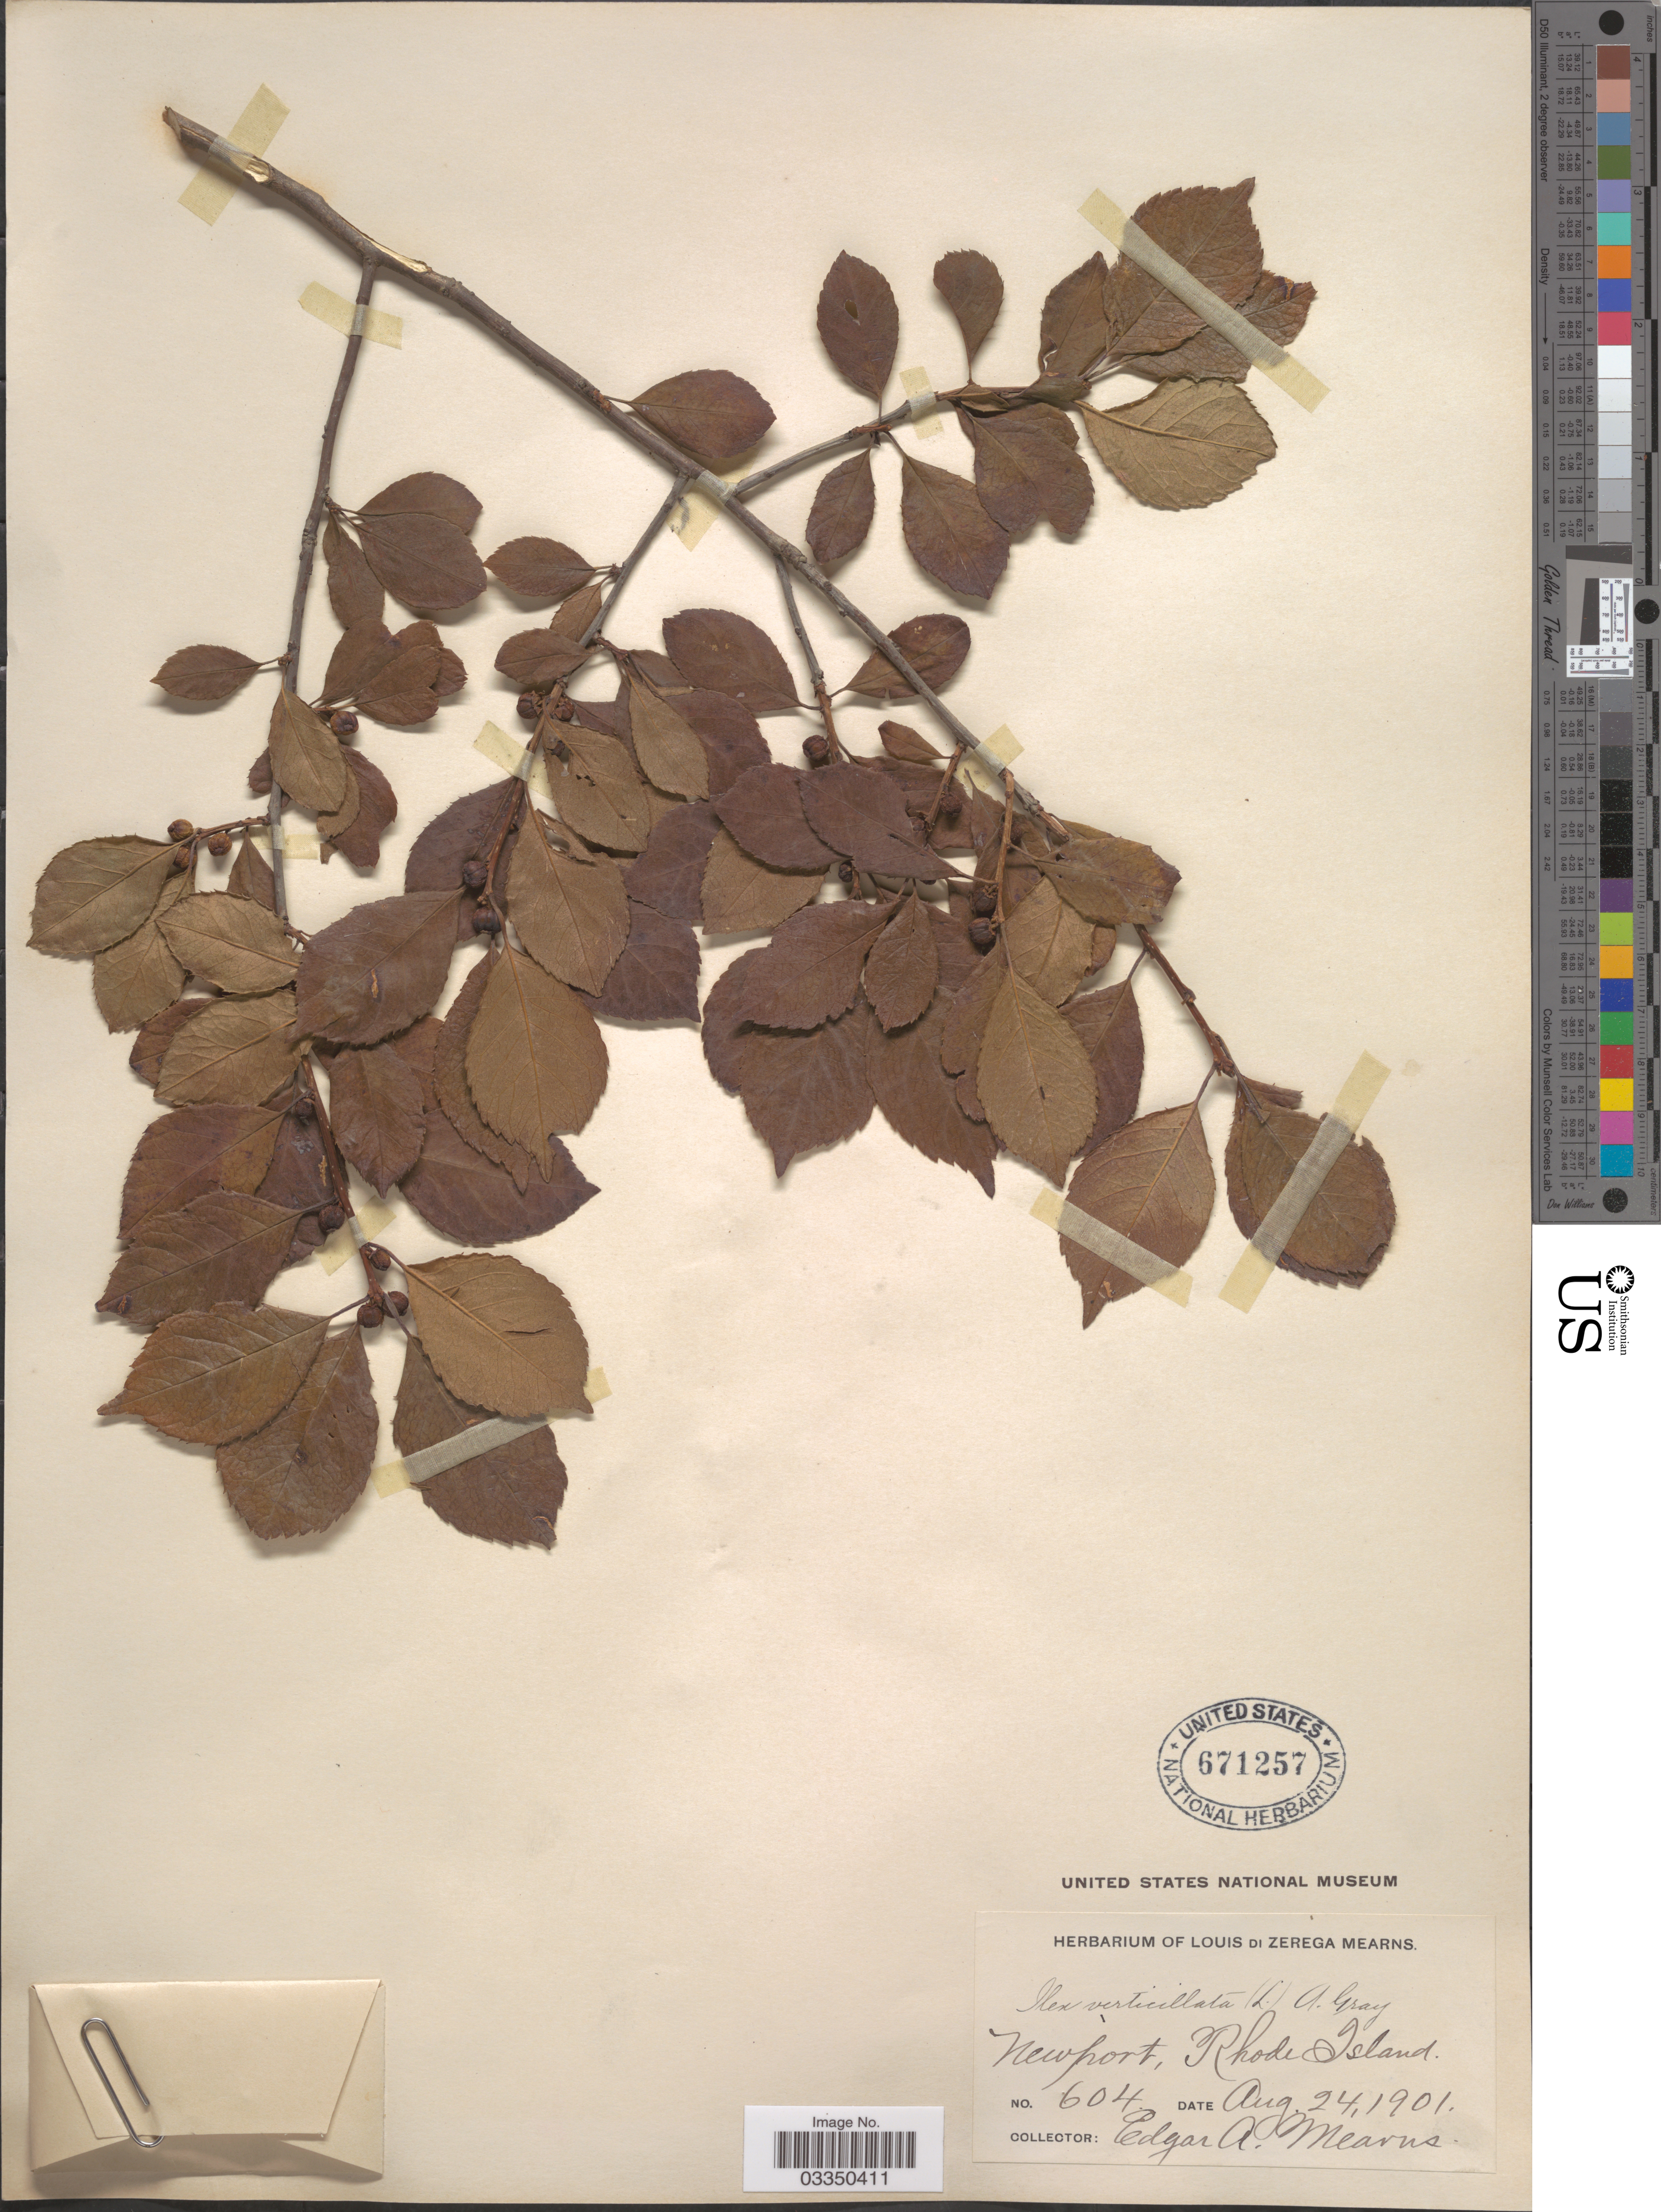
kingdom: Plantae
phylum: Tracheophyta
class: Magnoliopsida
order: Aquifoliales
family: Aquifoliaceae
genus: Ilex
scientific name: Ilex verticillata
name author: (L.) A. Gray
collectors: E. A. Mearns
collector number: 604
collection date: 1901-08-24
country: United States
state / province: Rhode Island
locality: Newport.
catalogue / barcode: US 671257